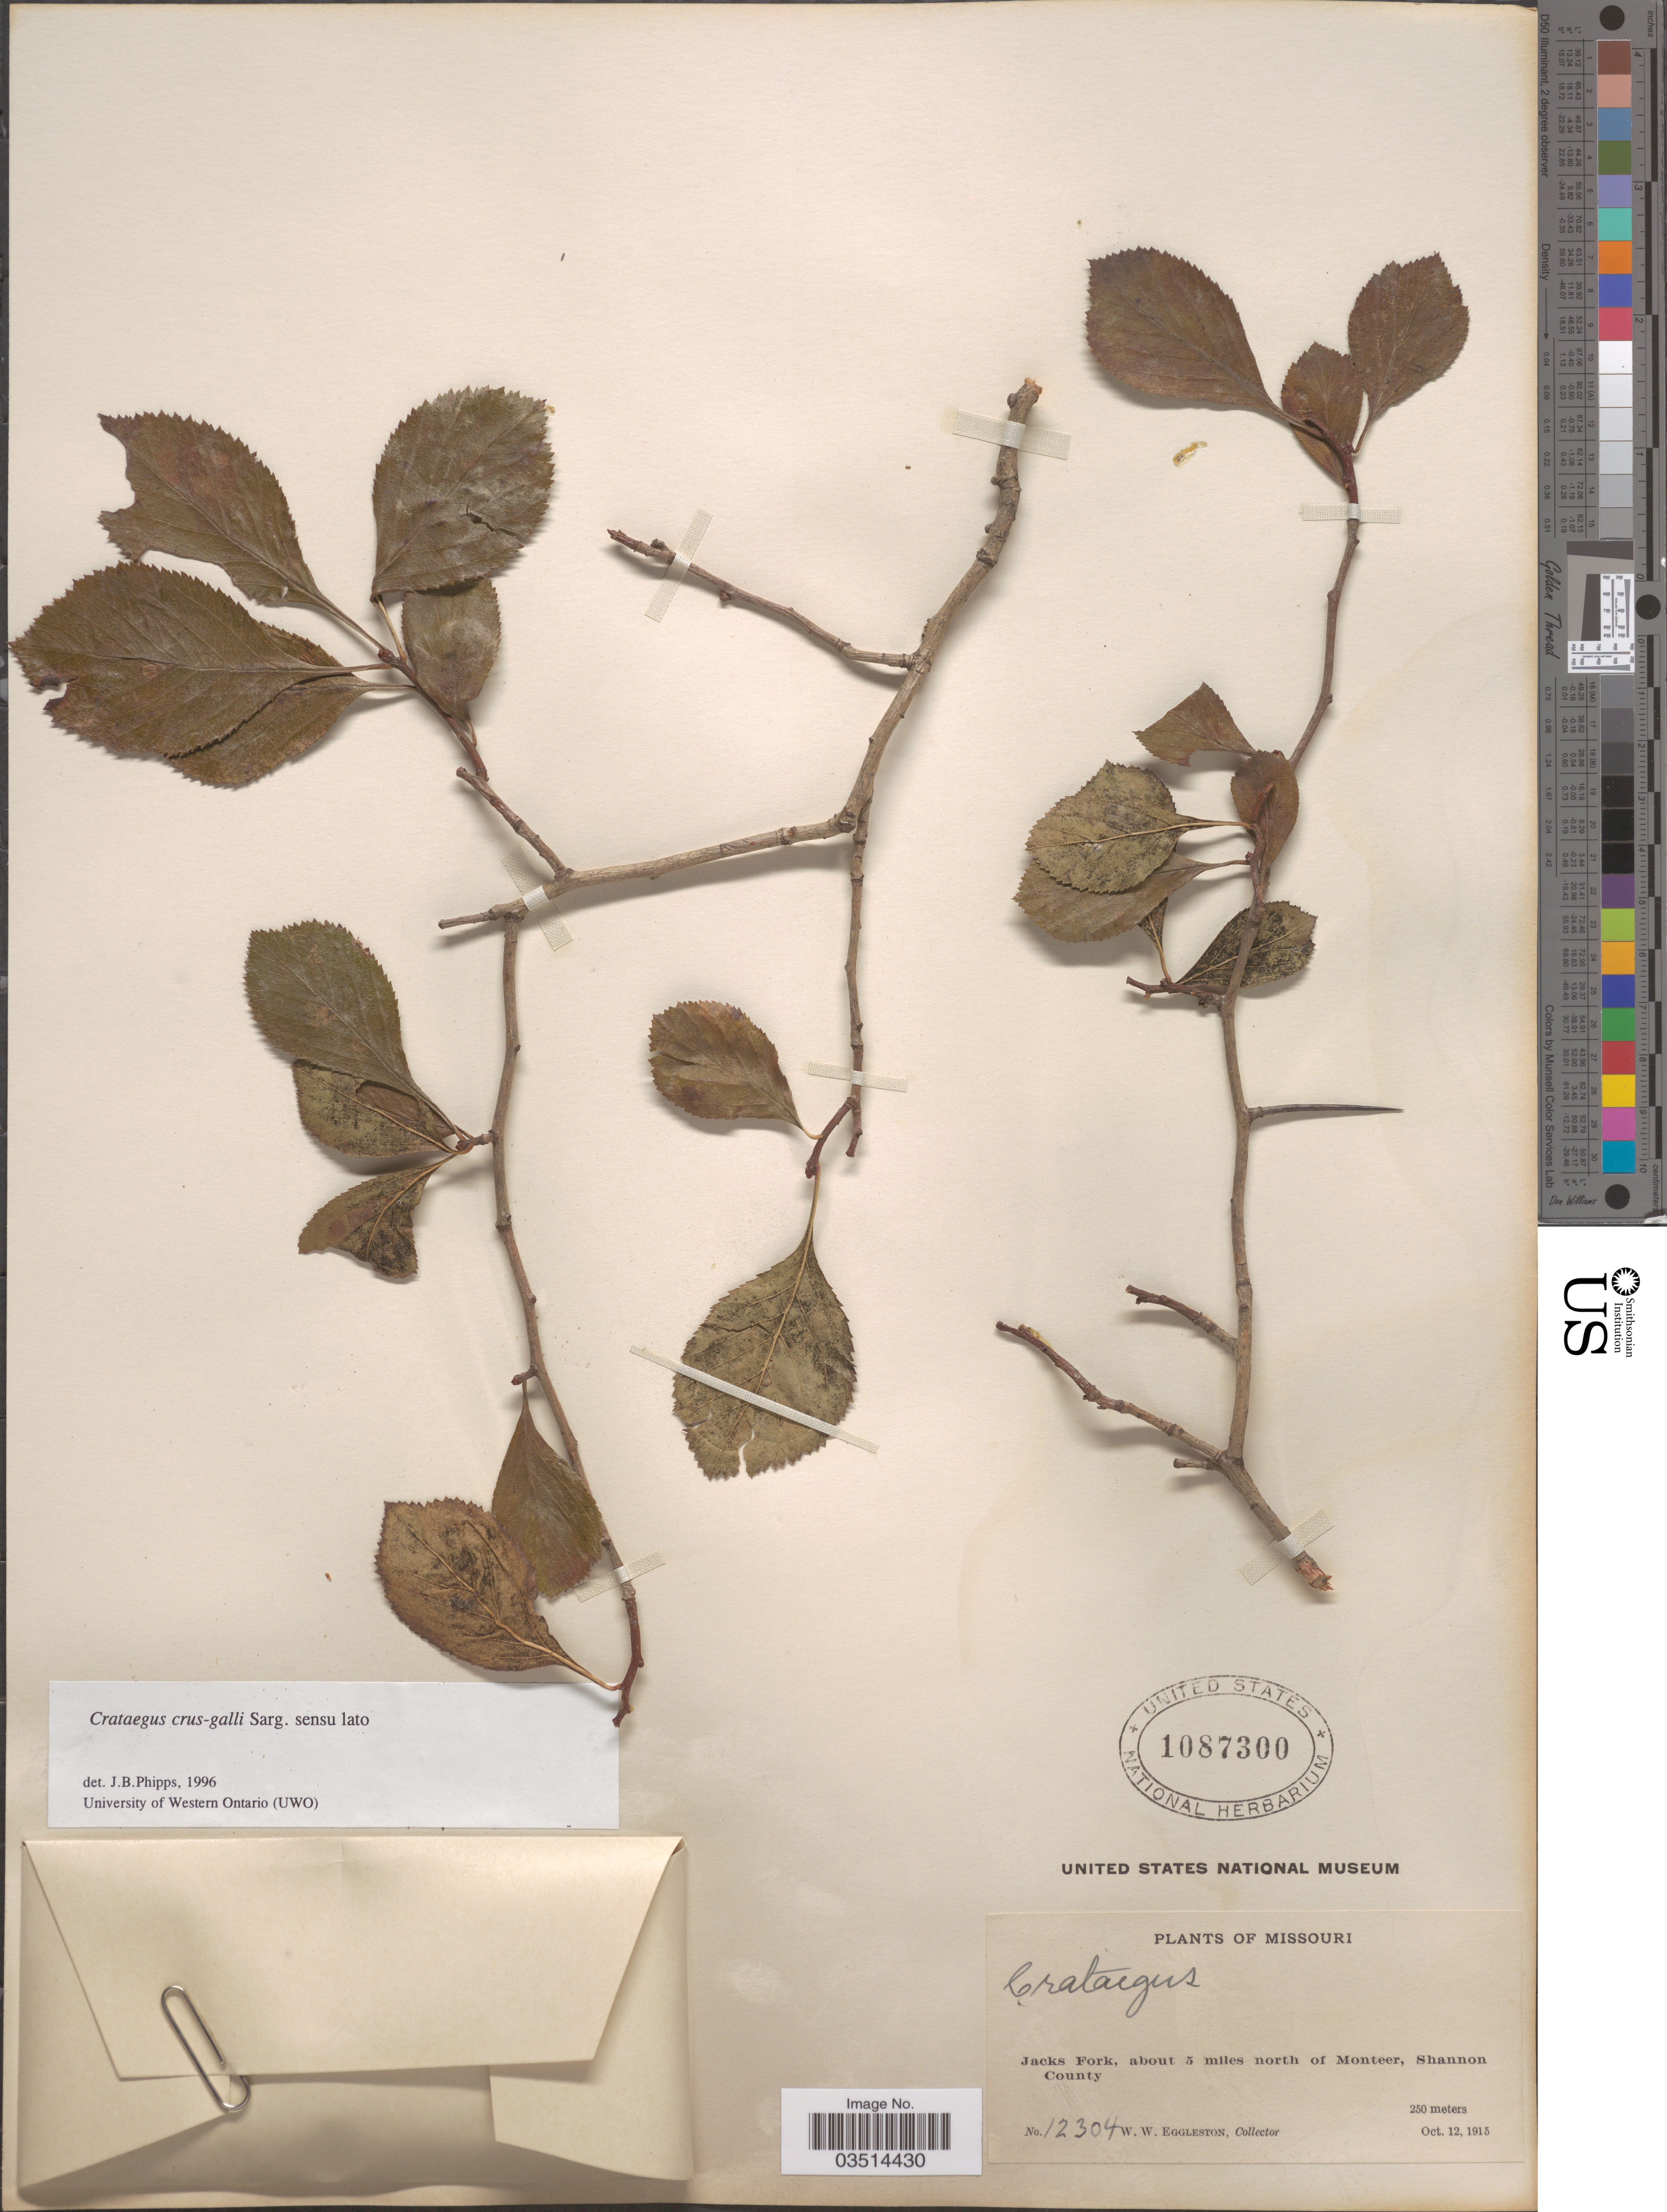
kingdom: Plantae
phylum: Tracheophyta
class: Magnoliopsida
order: Rosales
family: Rosaceae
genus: Crataegus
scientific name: Crataegus crus-galli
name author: L.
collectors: W. W. Eggleston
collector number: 12304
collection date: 1915-10-12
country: United States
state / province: Missouri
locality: Jacks Fork, about 5 miles north of Monteer, Shannon County.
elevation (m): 250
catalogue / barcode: US 1087300